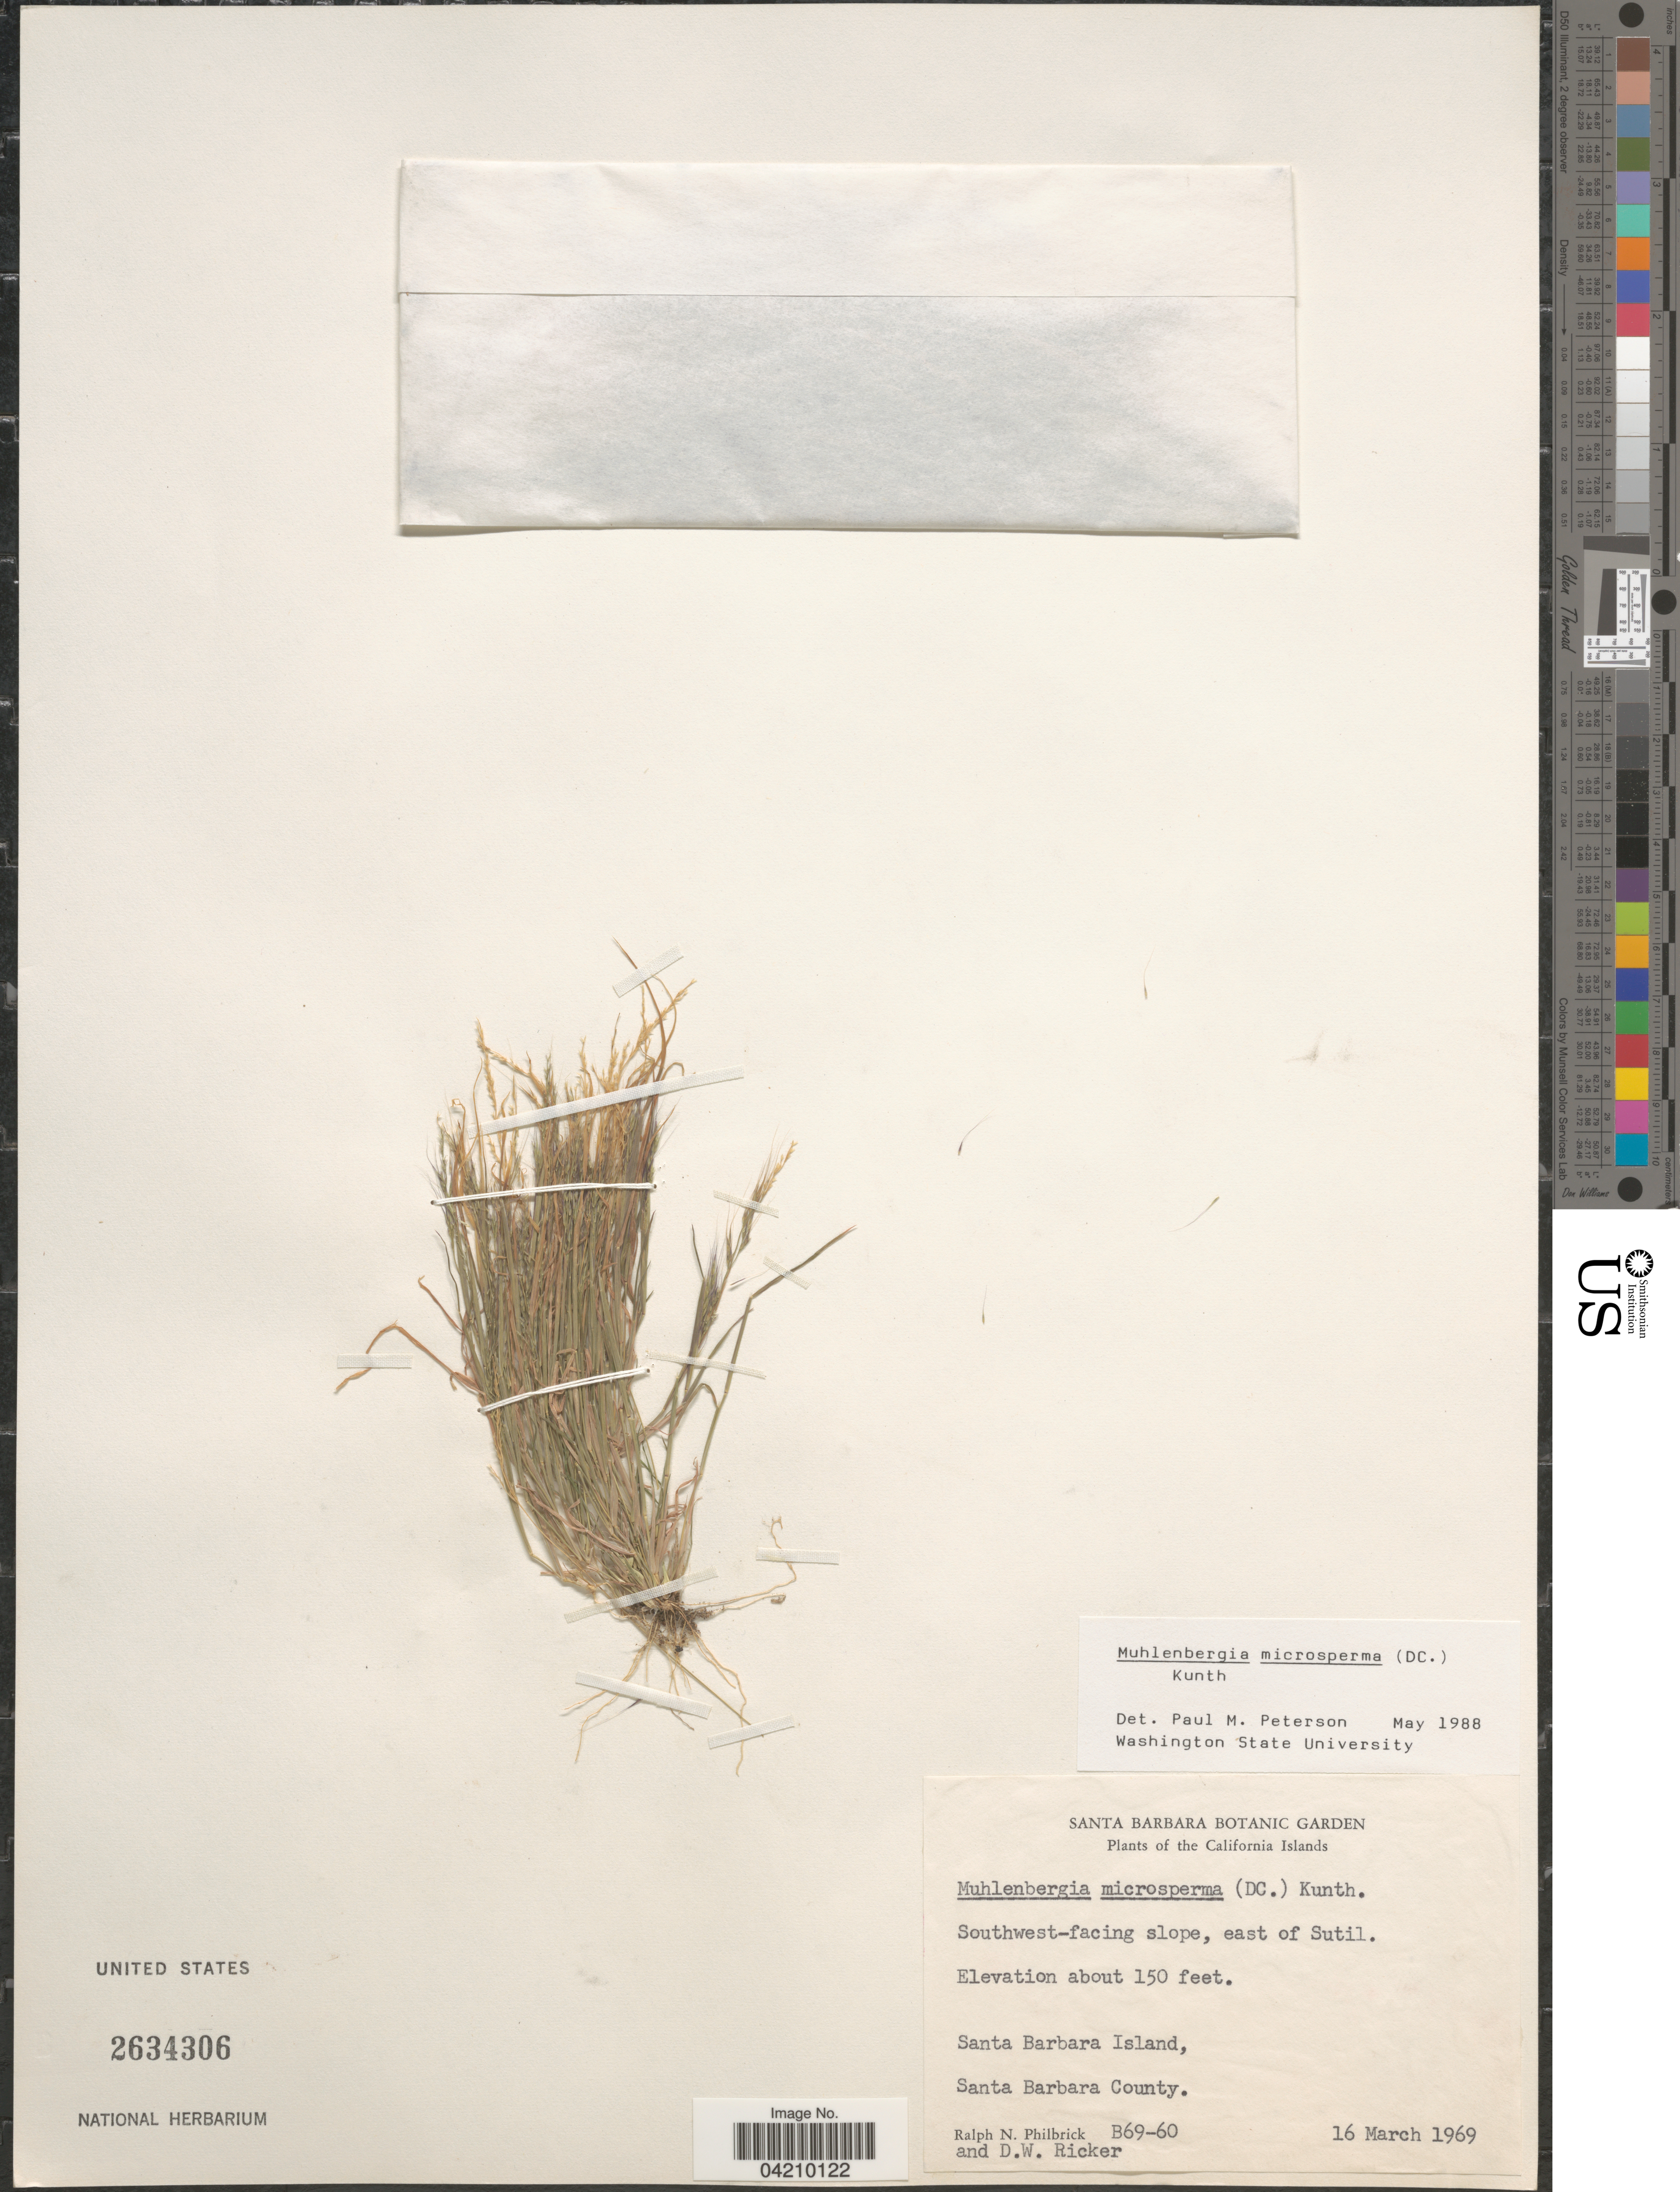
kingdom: Plantae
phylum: Tracheophyta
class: Liliopsida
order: Poales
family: Poaceae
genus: Muhlenbergia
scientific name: Muhlenbergia microsperma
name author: (DC.) Kunth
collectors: R. Philbrick & D. Ricker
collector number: B69-60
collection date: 1969-03-16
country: United States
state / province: California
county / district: Santa Barbara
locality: California Islands. Southwest-facing slope, east of Sutil. Santa Barbara Island, Santa Barbara County.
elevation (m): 46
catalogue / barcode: US 2634306